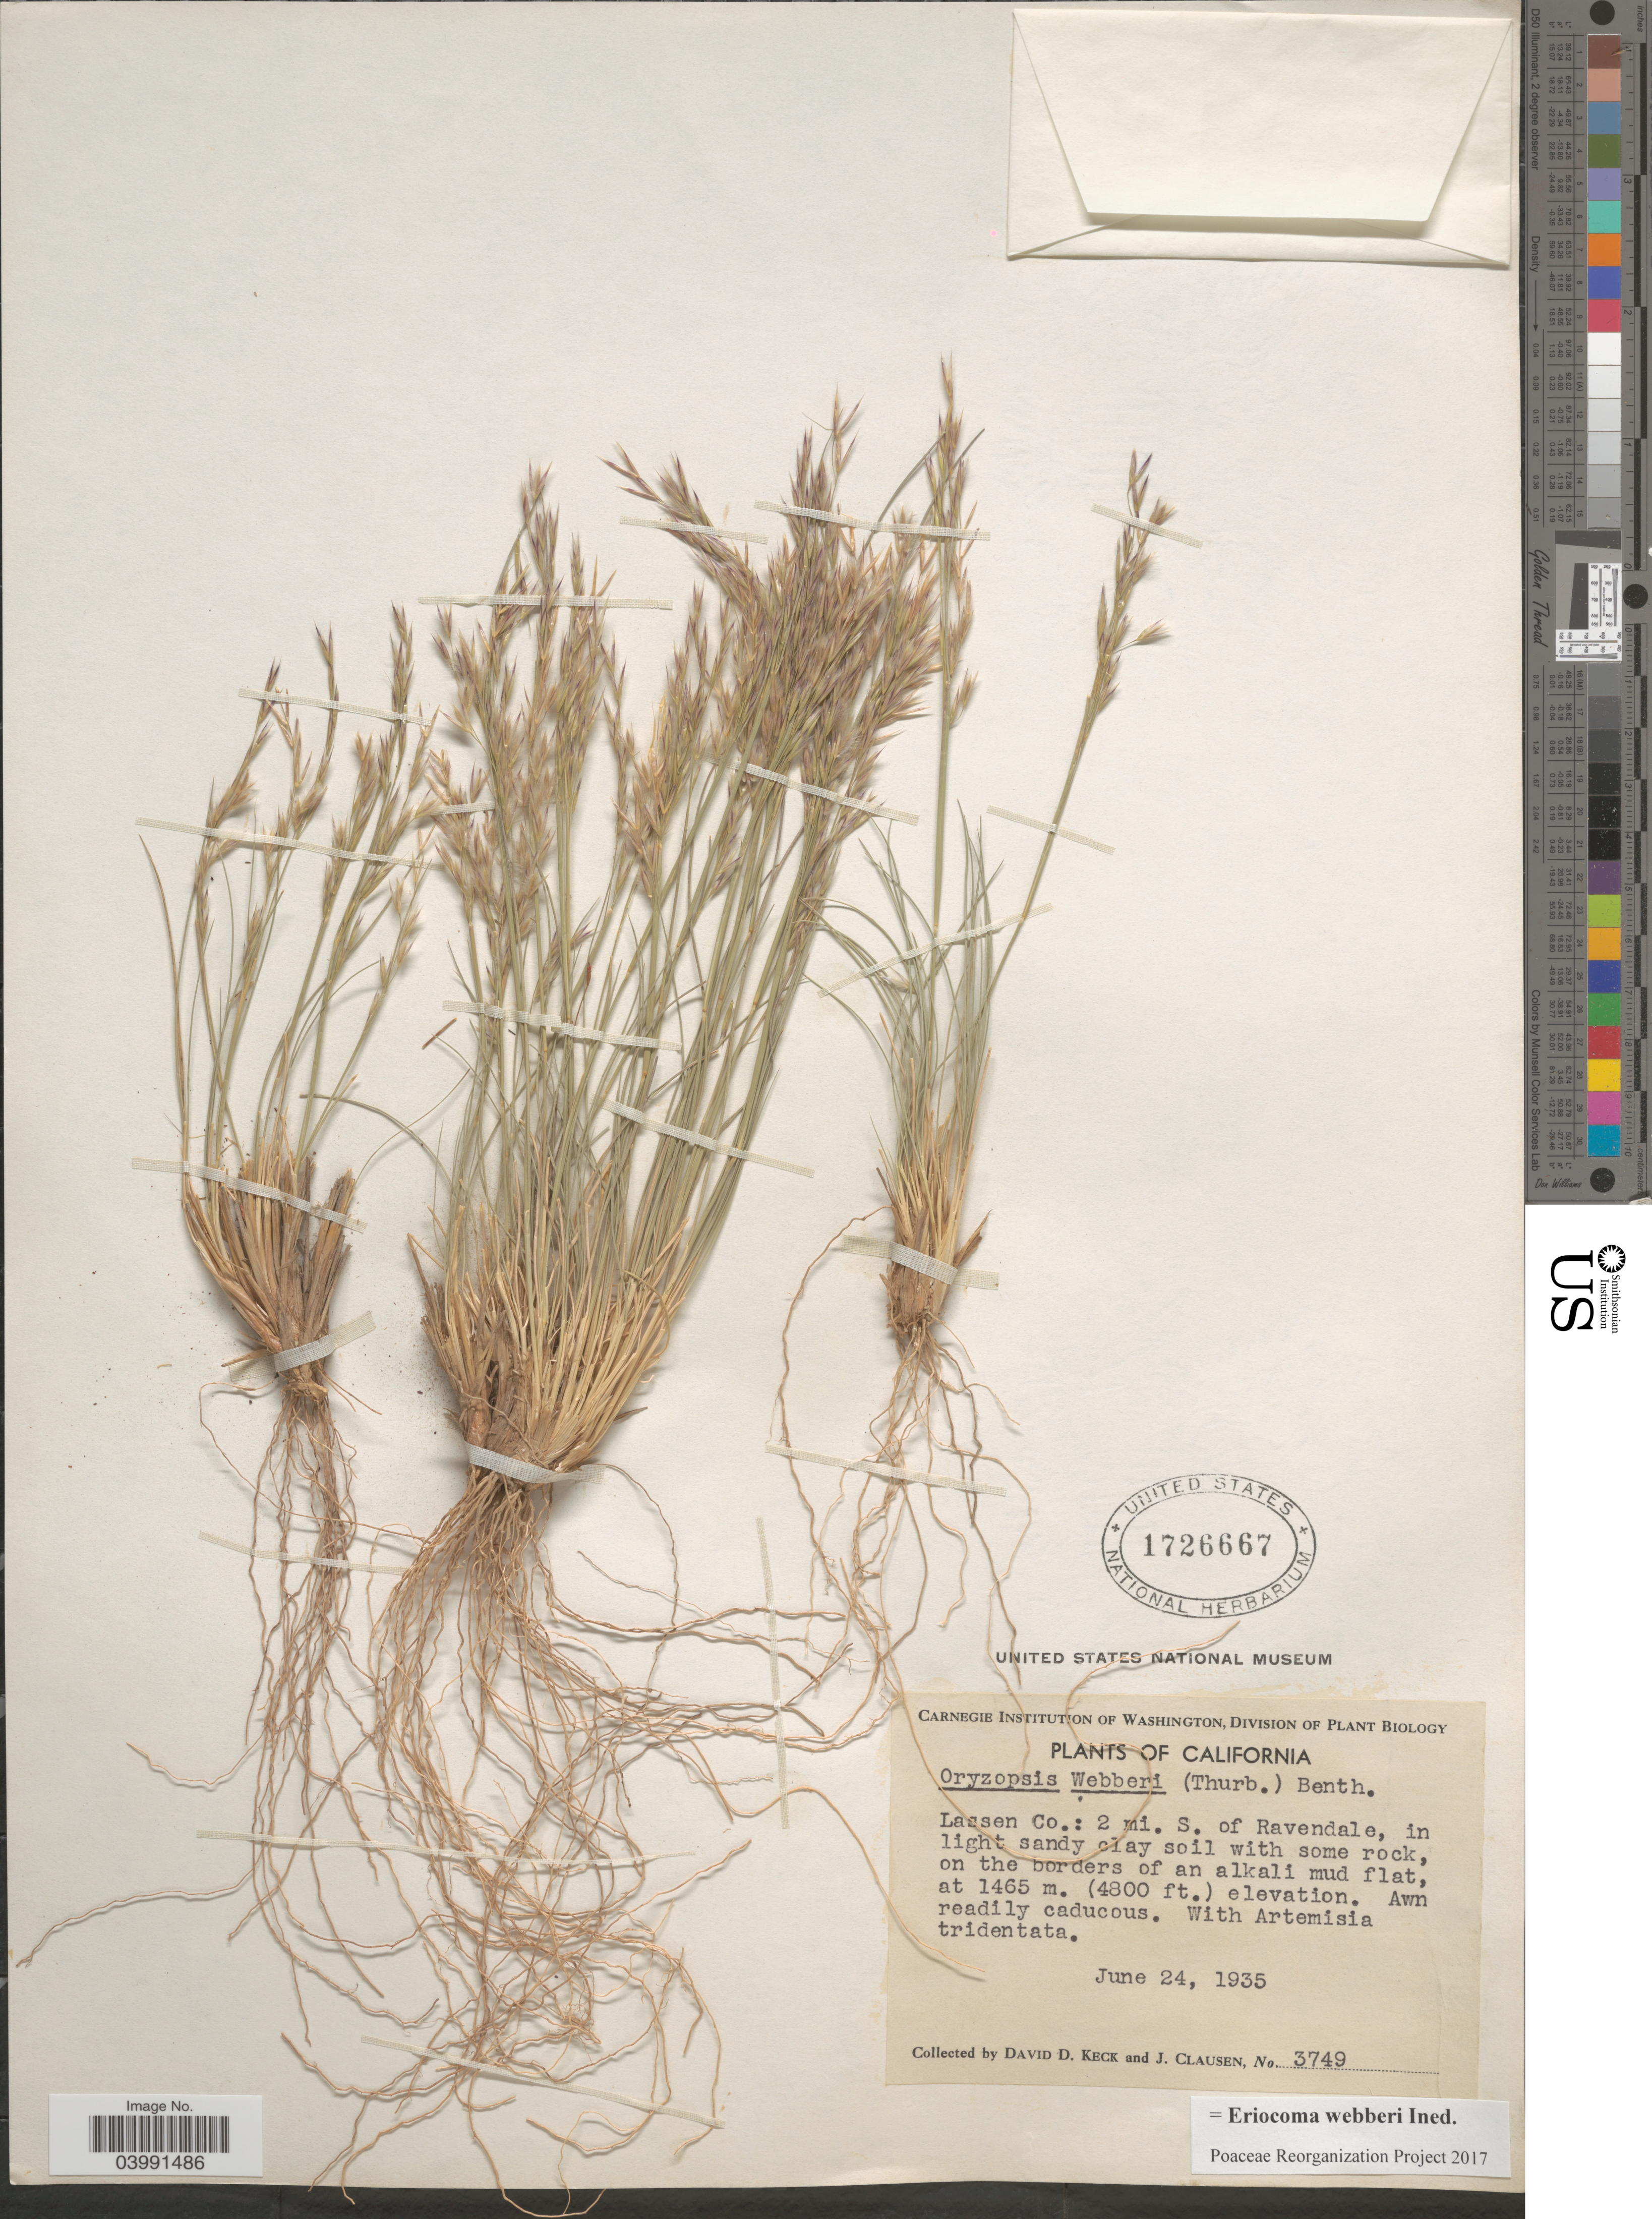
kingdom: Plantae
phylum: Tracheophyta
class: Liliopsida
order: Poales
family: Poaceae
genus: Eriocoma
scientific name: Eriocoma webberi ined.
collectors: D. D. Keck & J. Clausen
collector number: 3749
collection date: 1935-06-24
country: United States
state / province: California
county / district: Lassen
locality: Lassen Co.: 2 mi. S. of Ravendale.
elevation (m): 1463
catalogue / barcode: US 1726667